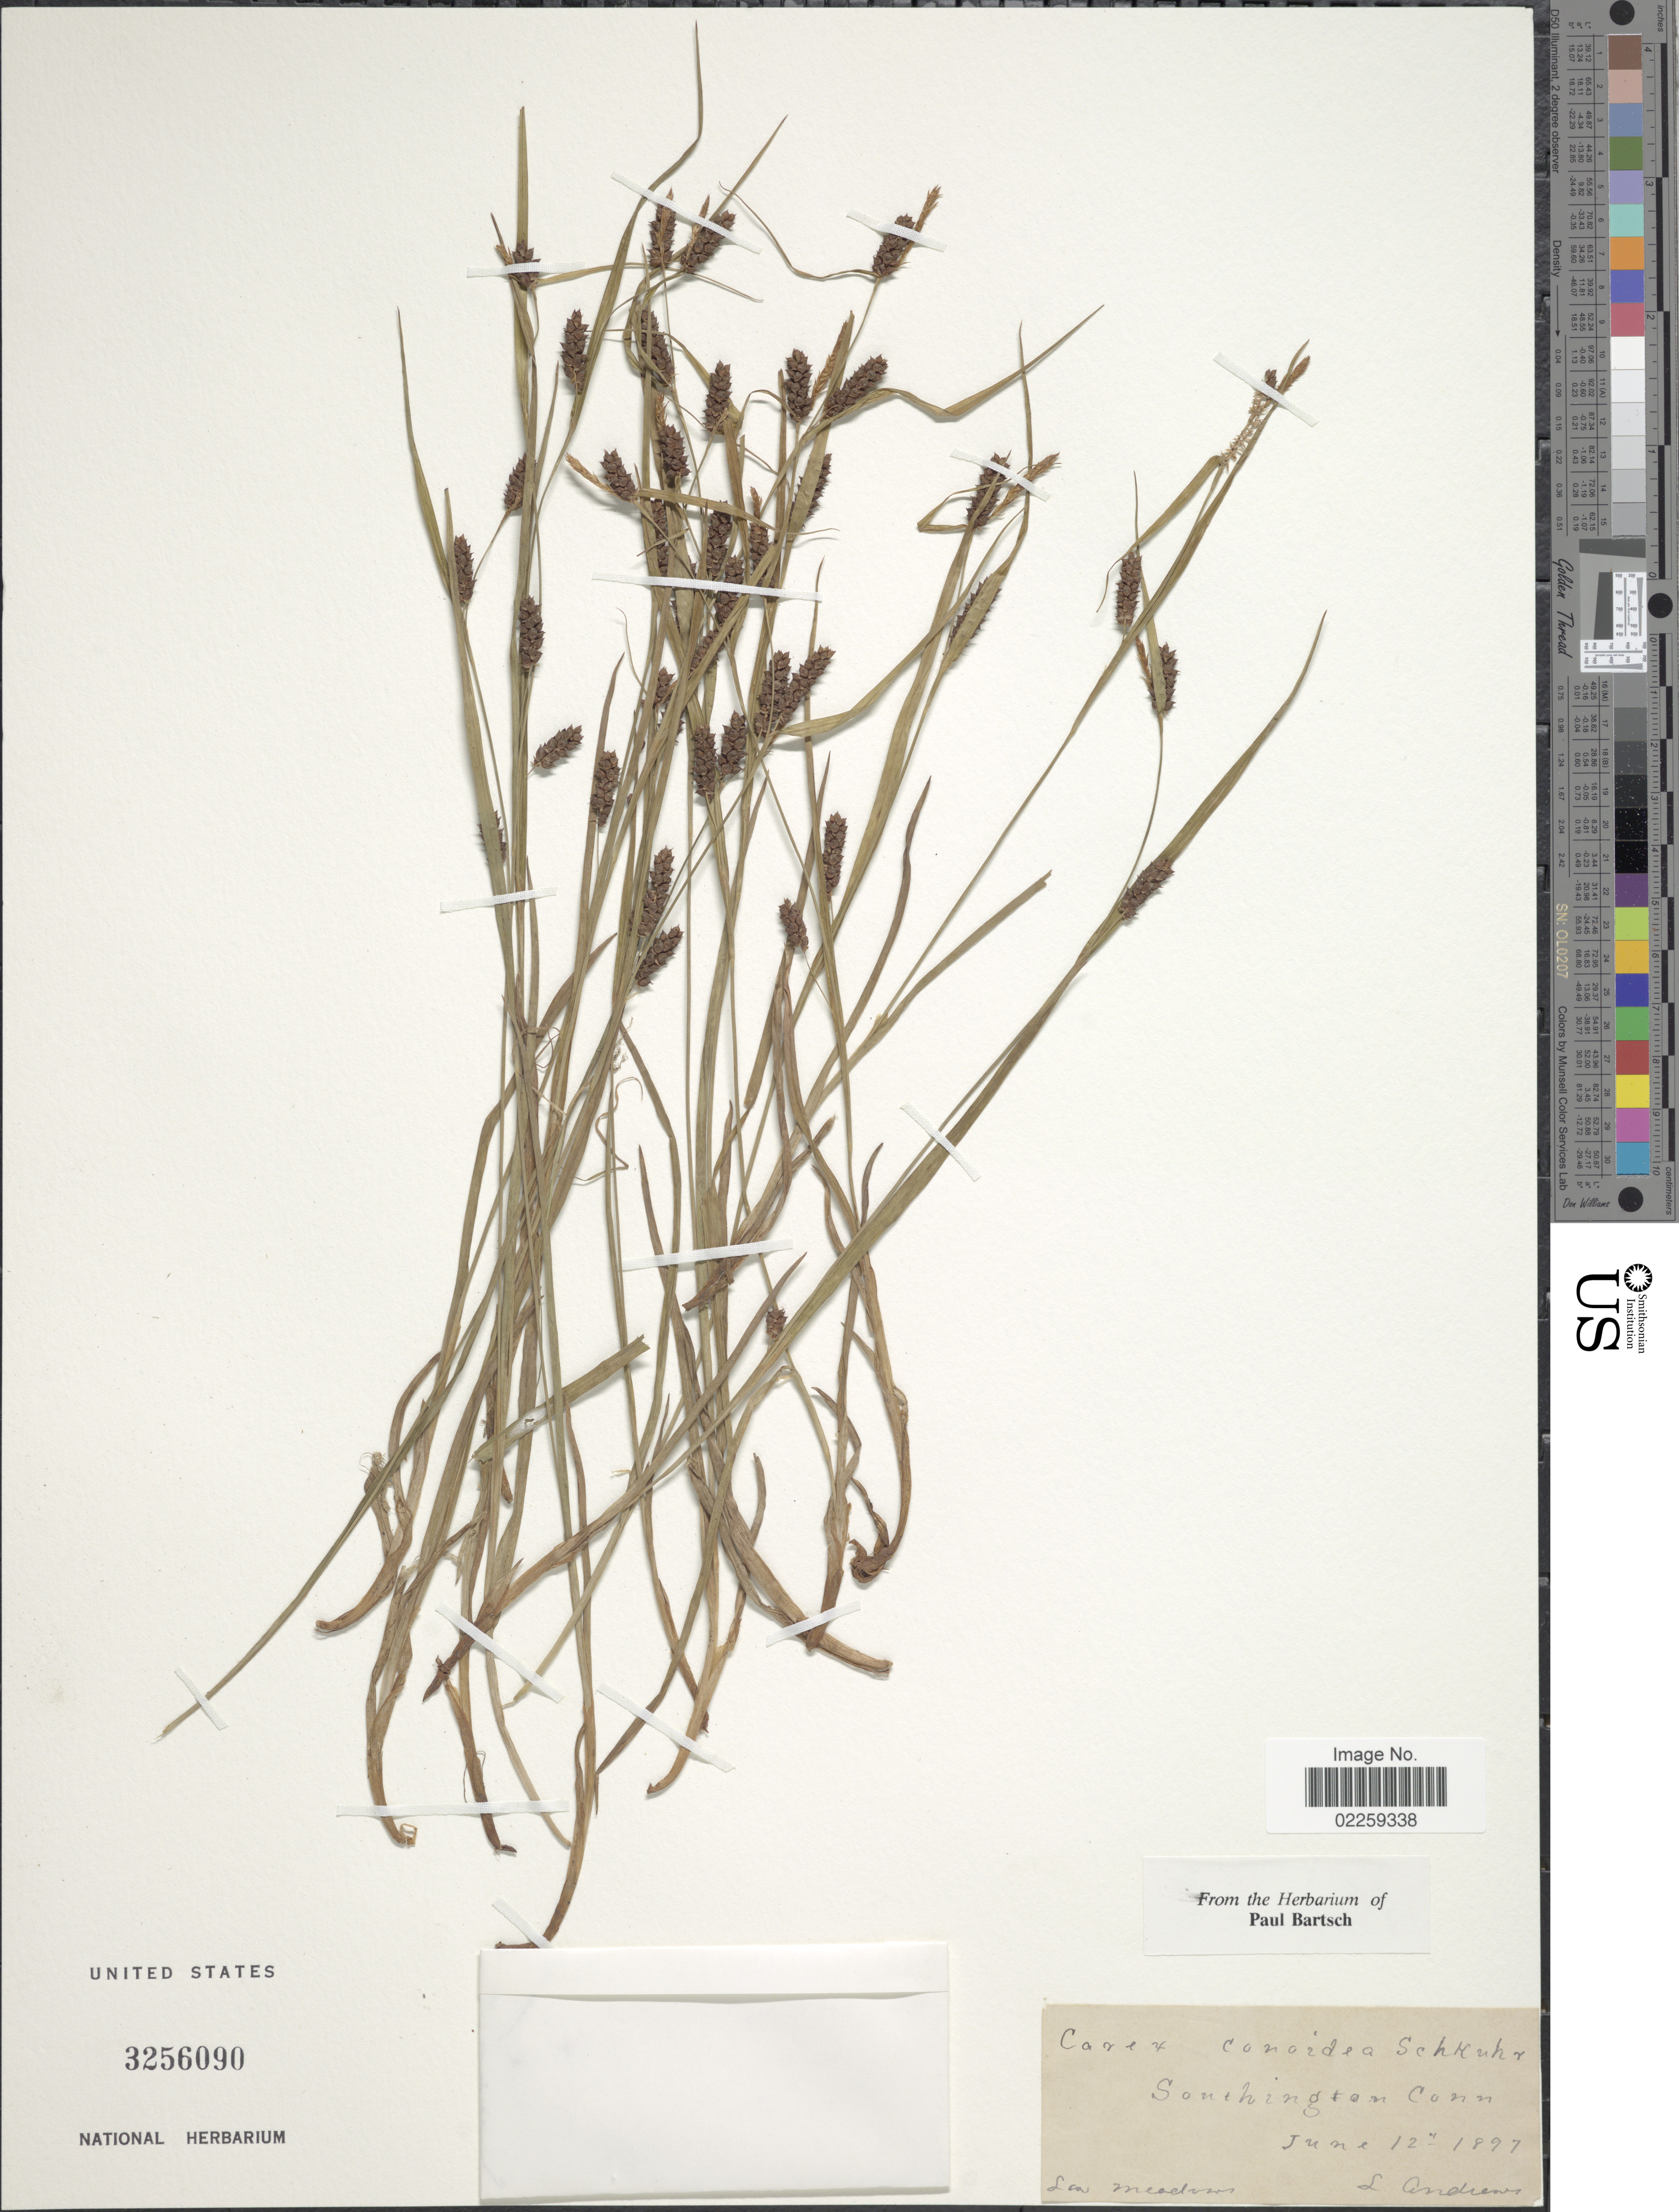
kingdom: Plantae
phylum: Tracheophyta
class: Liliopsida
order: Poales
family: Cyperaceae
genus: Carex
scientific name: Carex conoidea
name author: Willd.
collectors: L. Andrews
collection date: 1897-06-12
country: United States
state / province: Connecticut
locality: Southington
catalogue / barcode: US 3256090